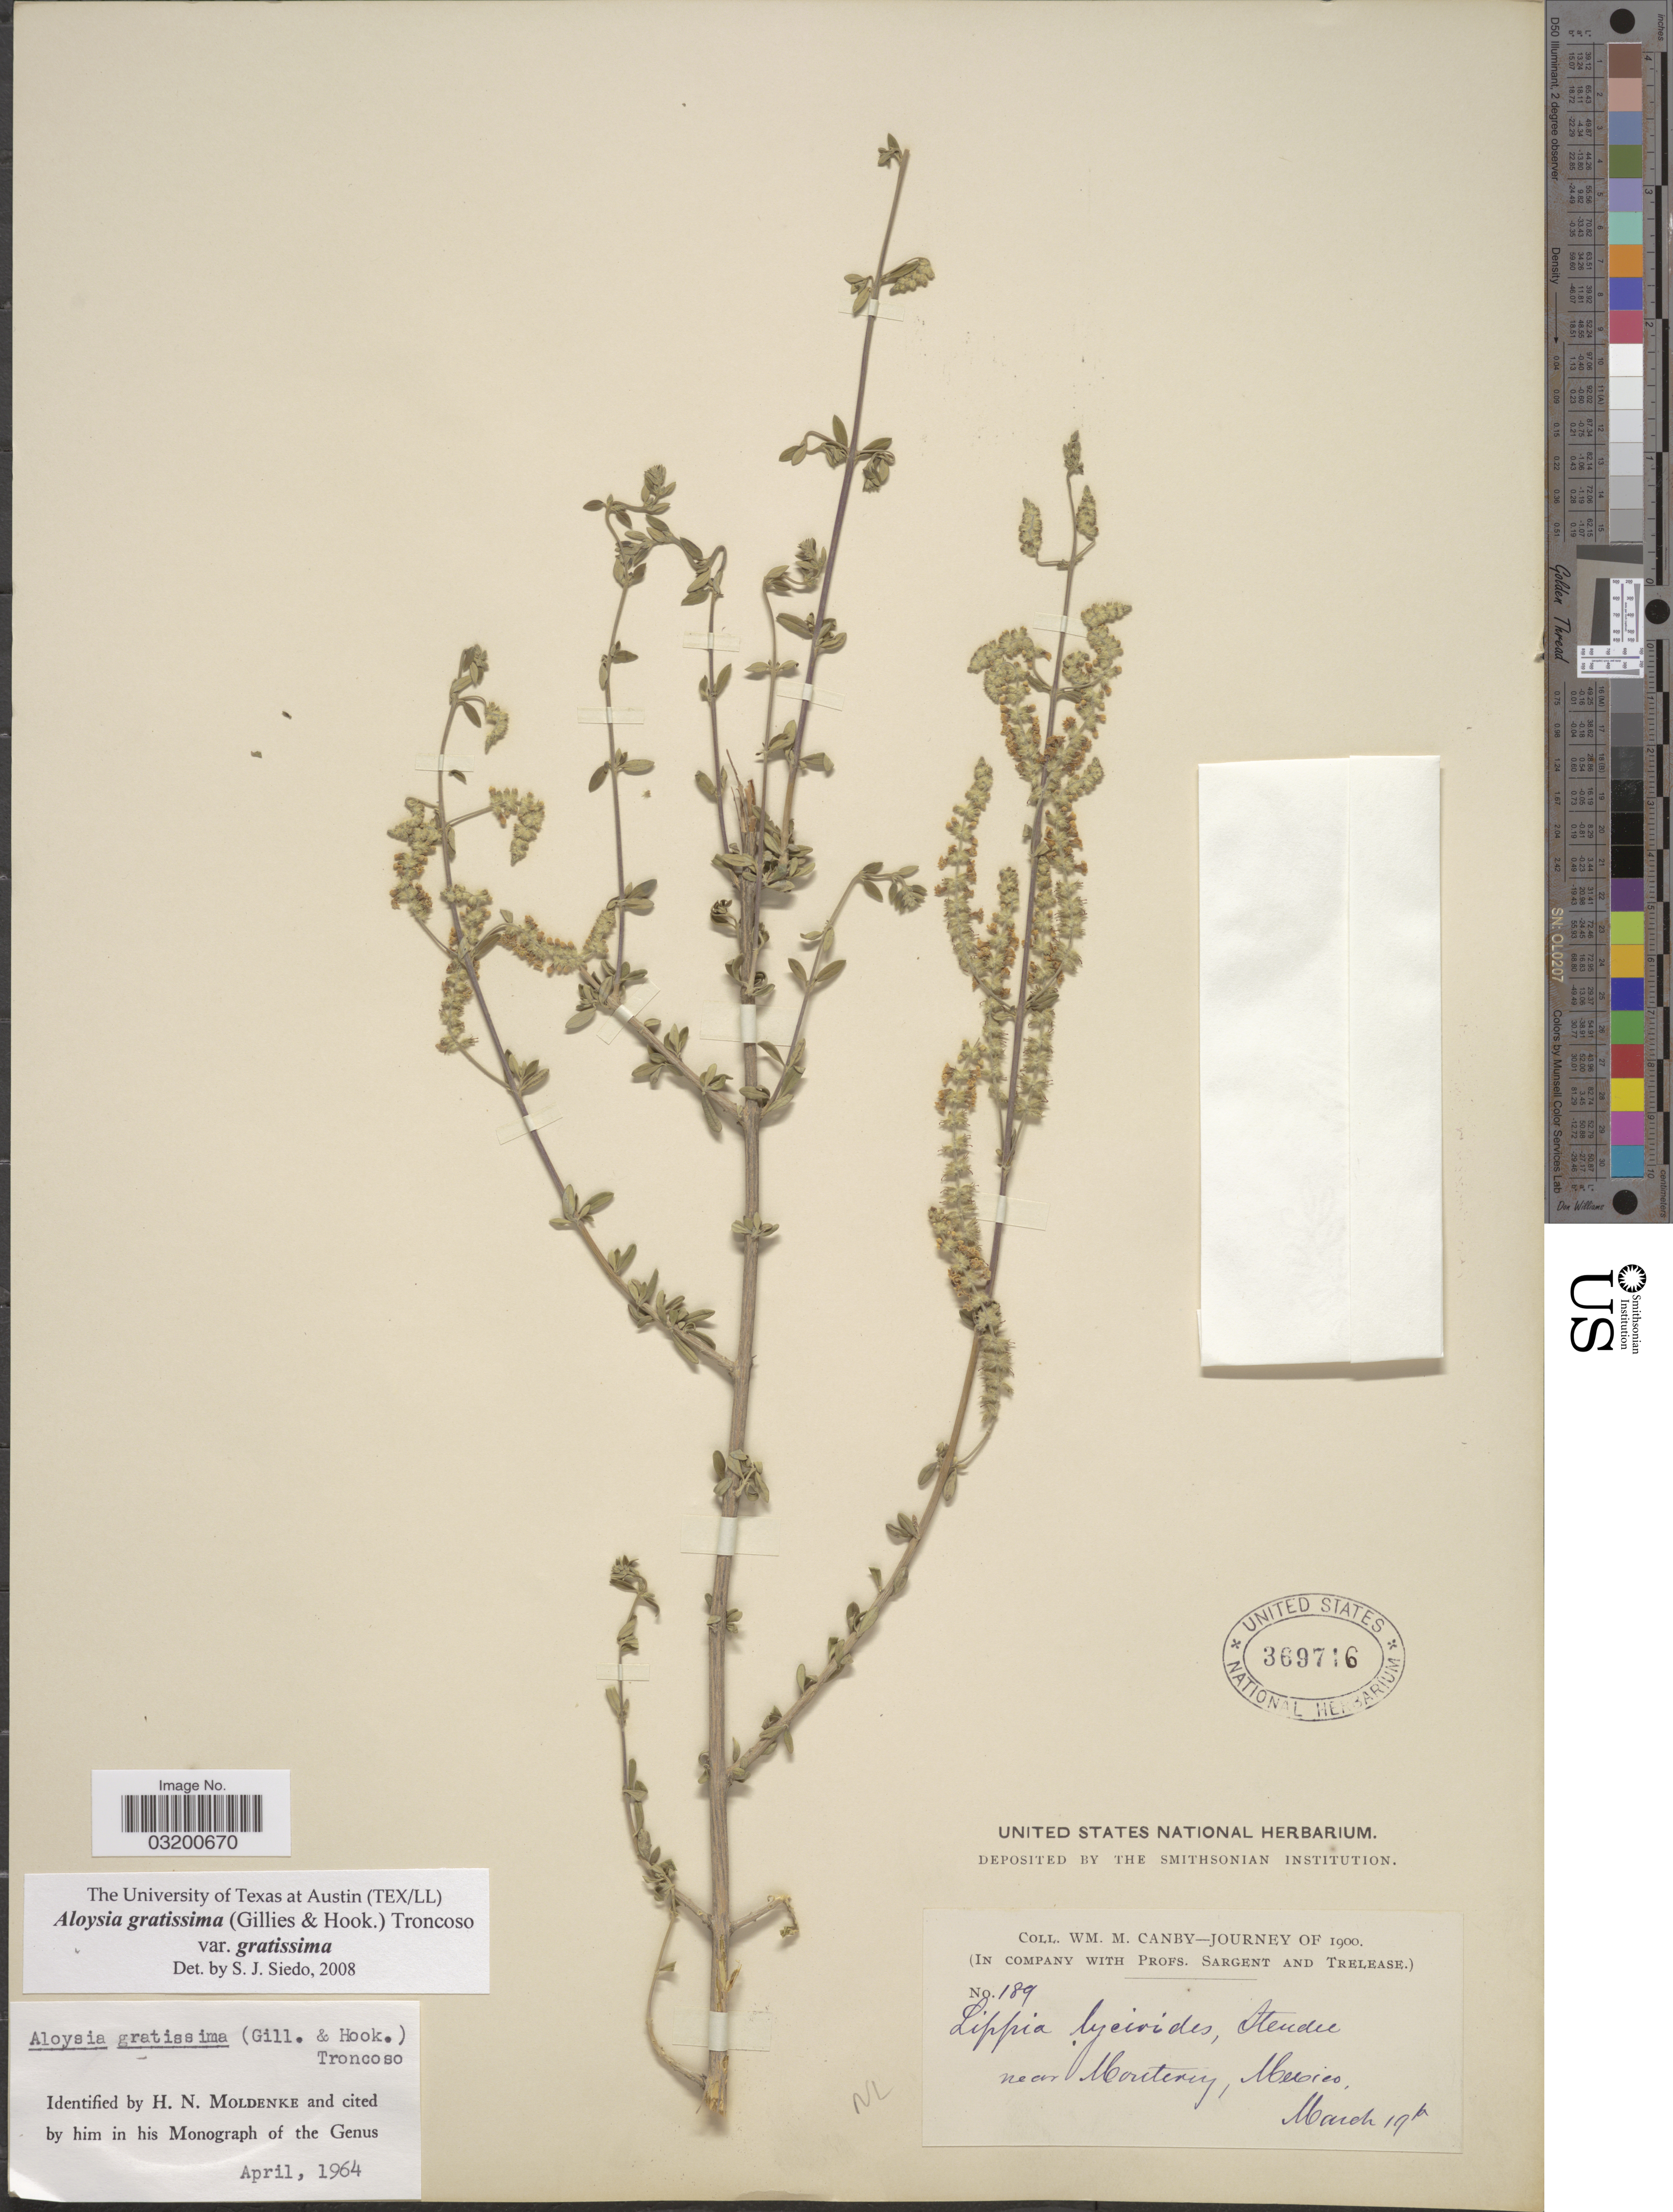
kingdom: Plantae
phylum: Tracheophyta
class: Magnoliopsida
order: Lamiales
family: Verbenaceae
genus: Aloysia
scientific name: Aloysia gratissima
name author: (Gillies & Hook.) Tronc.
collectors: W. M. Canby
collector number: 189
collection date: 1900-03-19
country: Mexico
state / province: México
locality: Near Monterey.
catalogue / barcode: US 369716